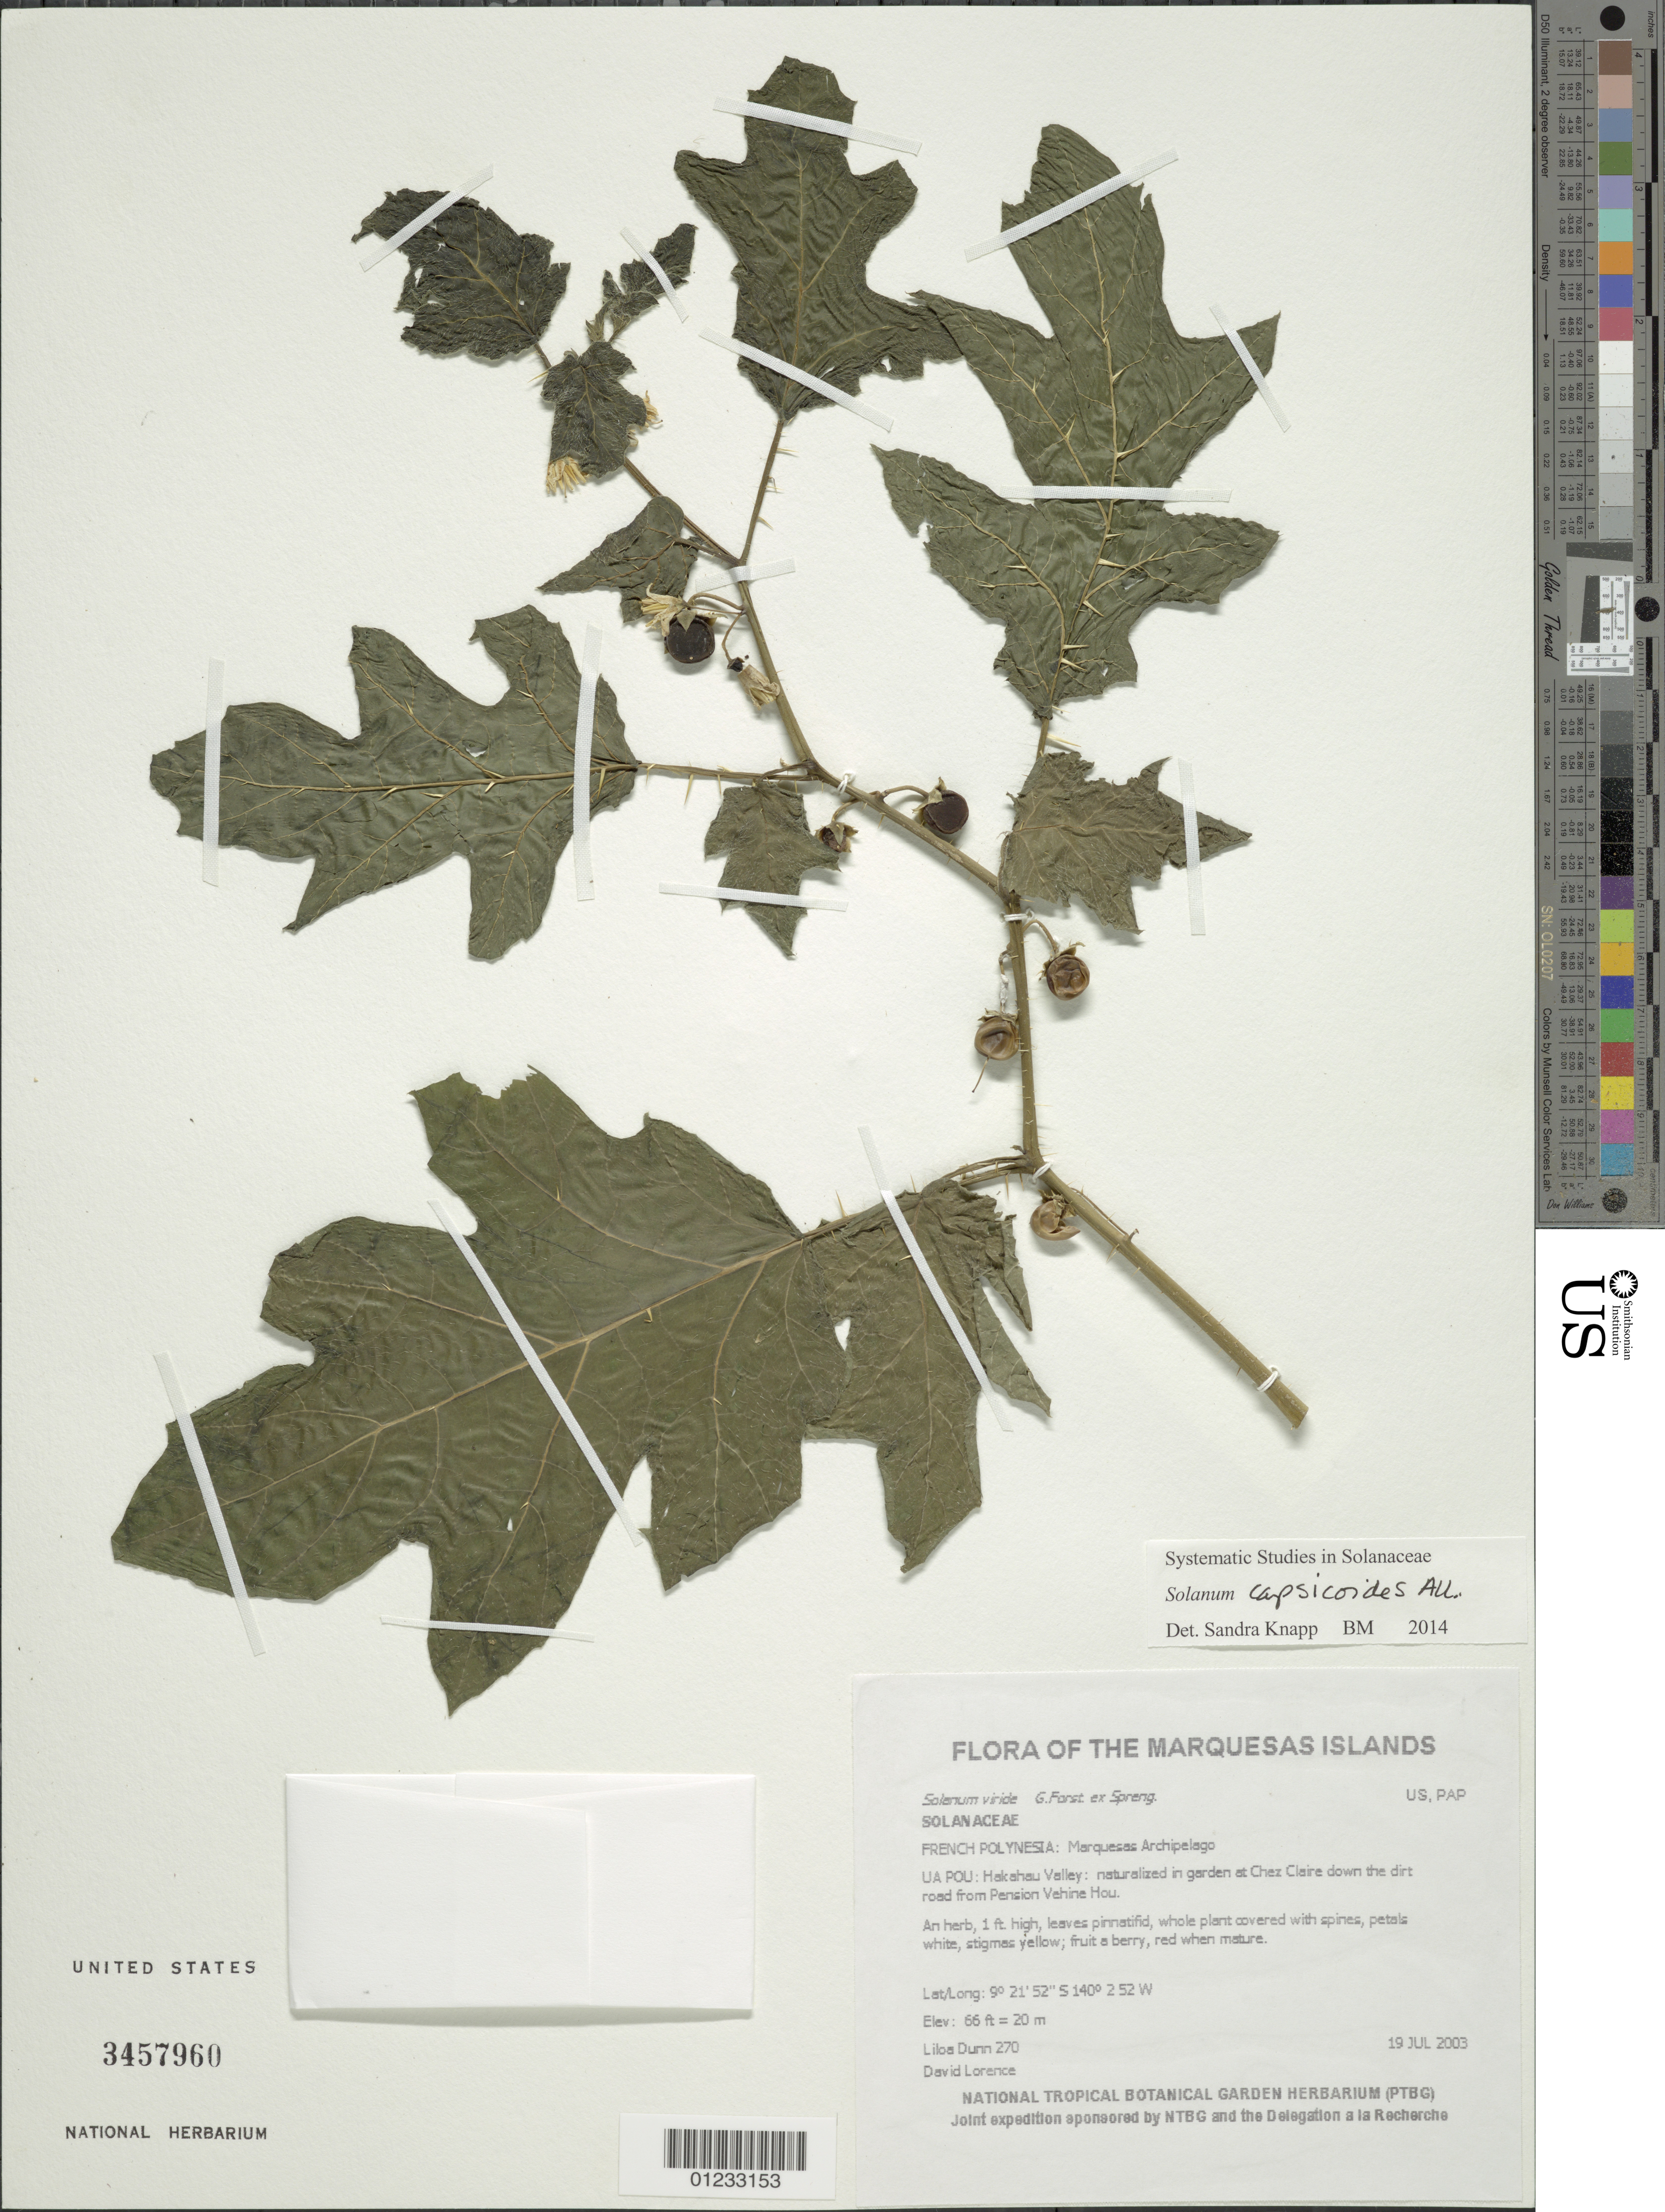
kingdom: Plantae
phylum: Tracheophyta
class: Magnoliopsida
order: Solanales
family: Solanaceae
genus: Solanum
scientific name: Solanum viride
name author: G. Forst. ex Spreng.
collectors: L. Dunn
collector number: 270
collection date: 2003-07-19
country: French Polynesia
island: Ua Pou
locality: Hakahau Valley: naturalized in garden at Chez Claire down the dirt road from Pension Vehine Hou.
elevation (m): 20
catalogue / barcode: US 3457960